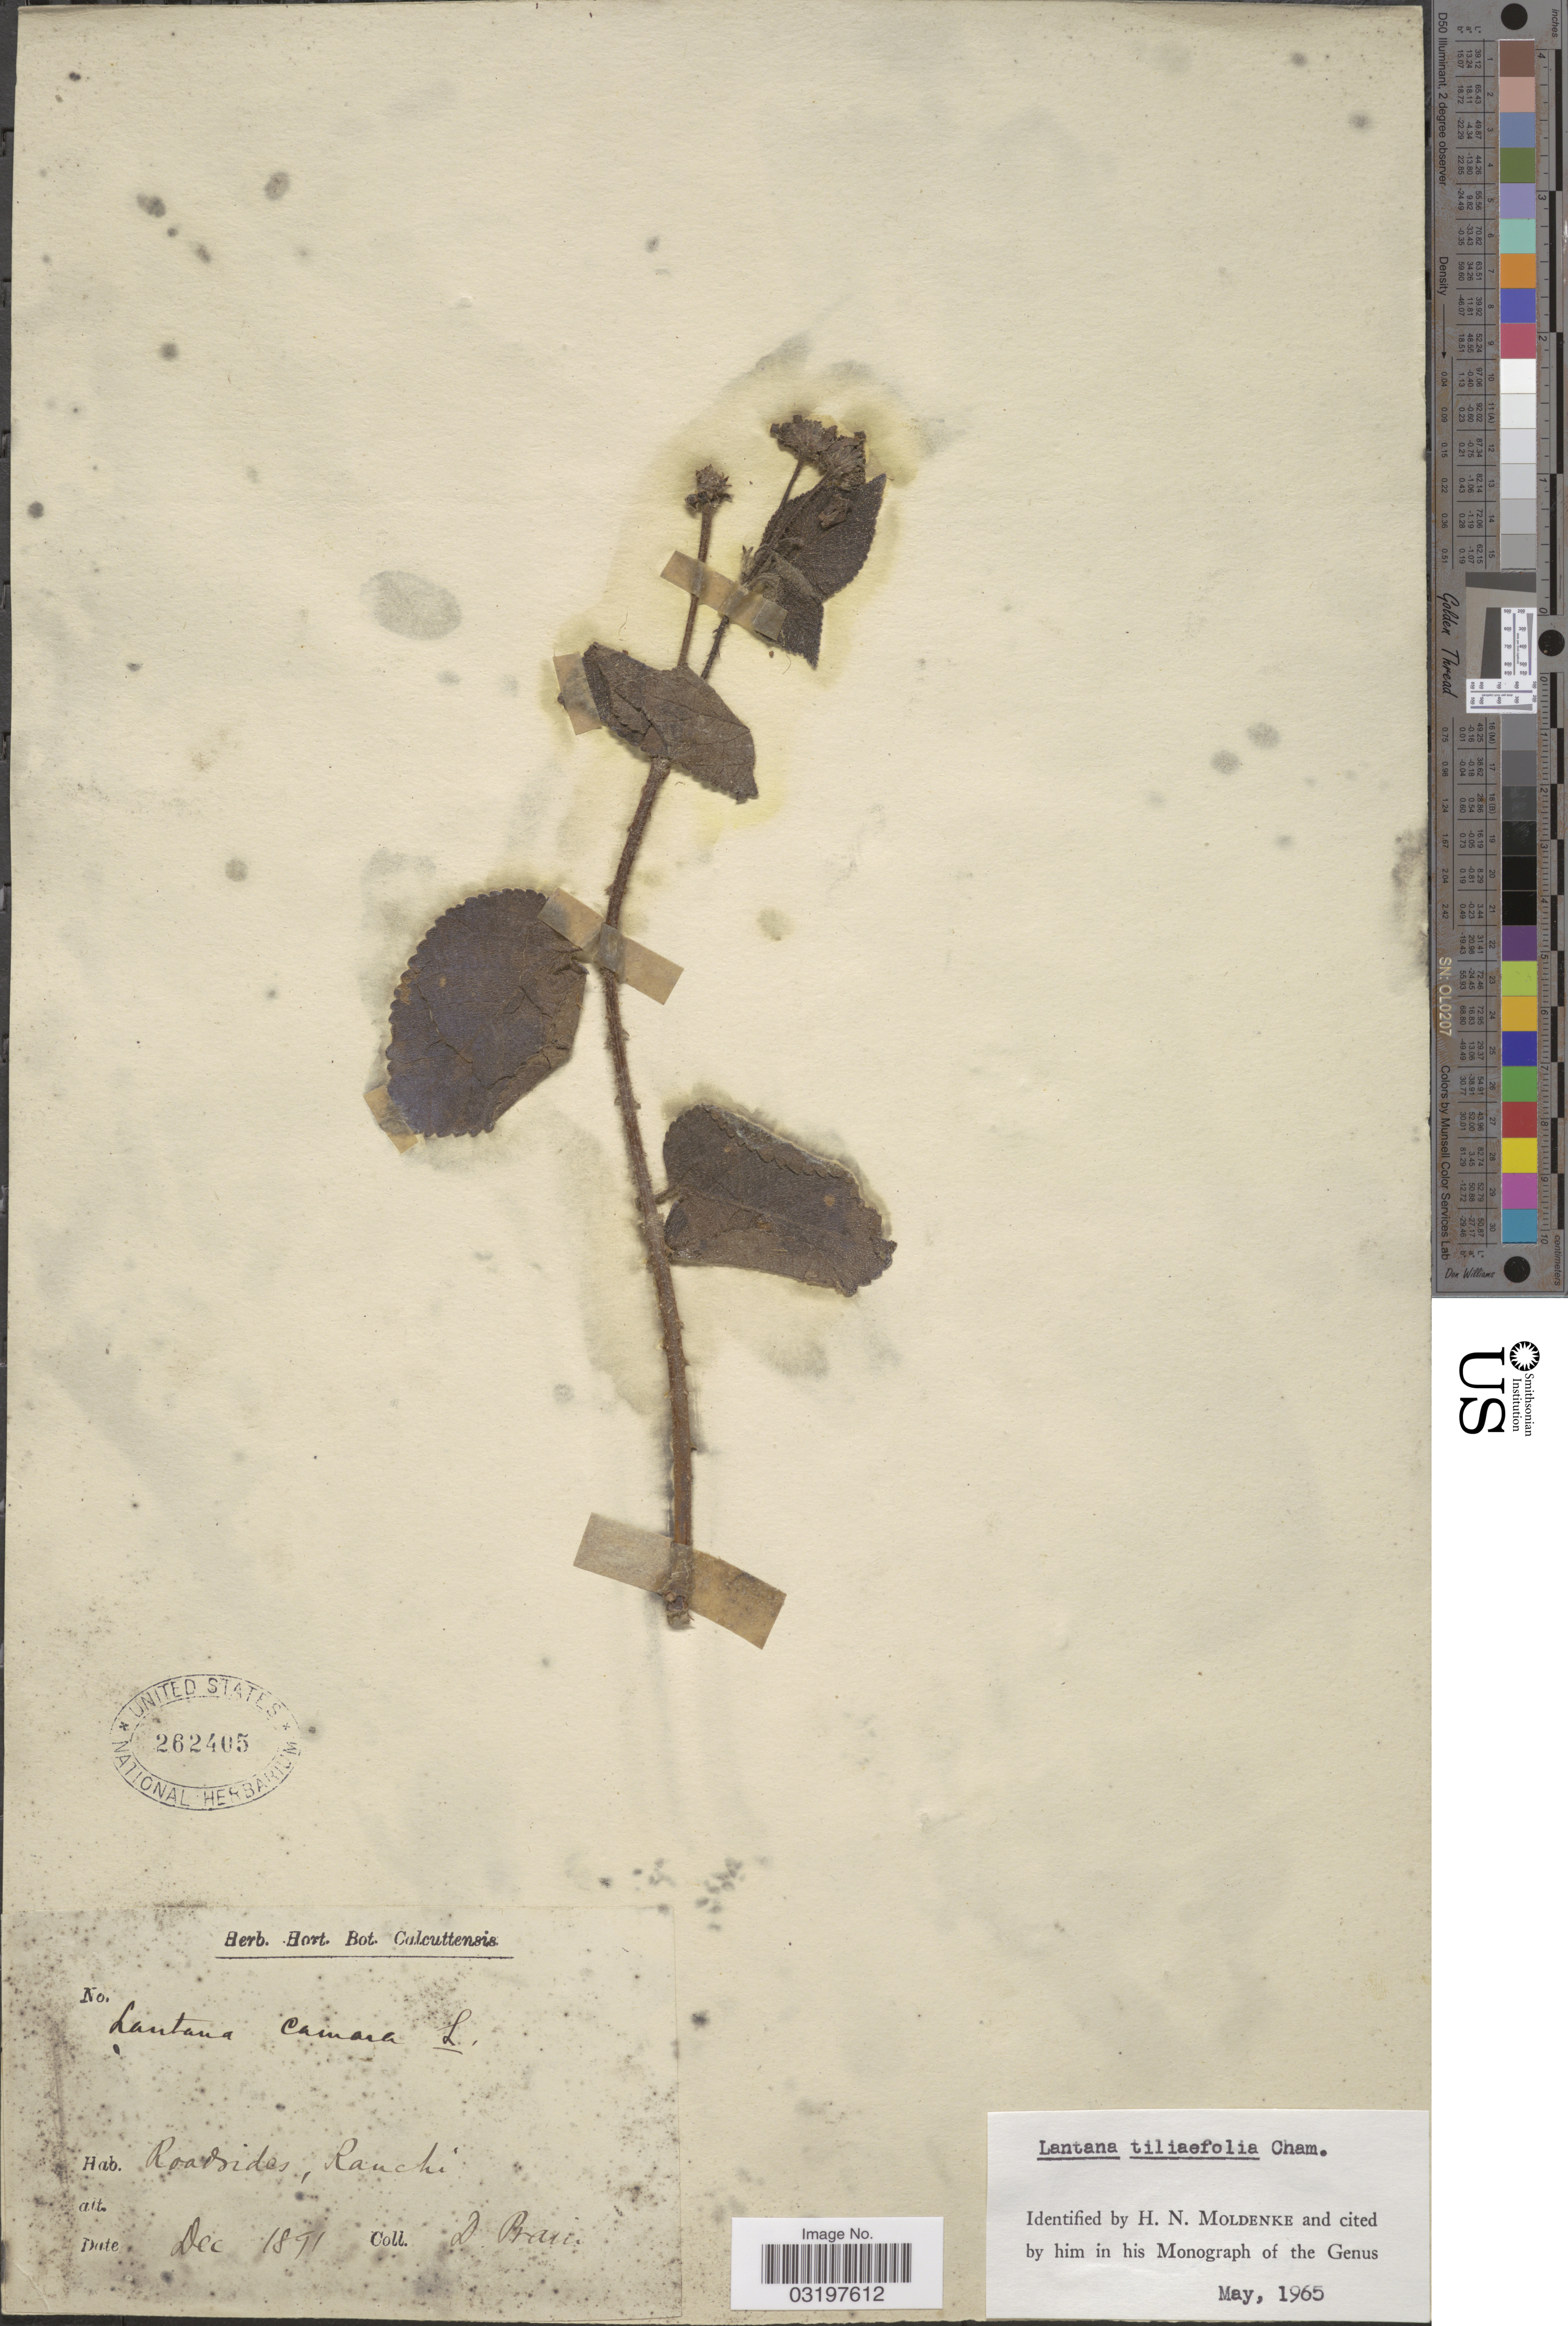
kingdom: Plantae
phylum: Tracheophyta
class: Magnoliopsida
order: Lamiales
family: Verbenaceae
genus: Lantana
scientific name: Lantana tiliifolia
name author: Cham.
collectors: D. Prain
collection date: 1891-12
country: India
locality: Roadsides, Ranchi.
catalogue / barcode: US 262405